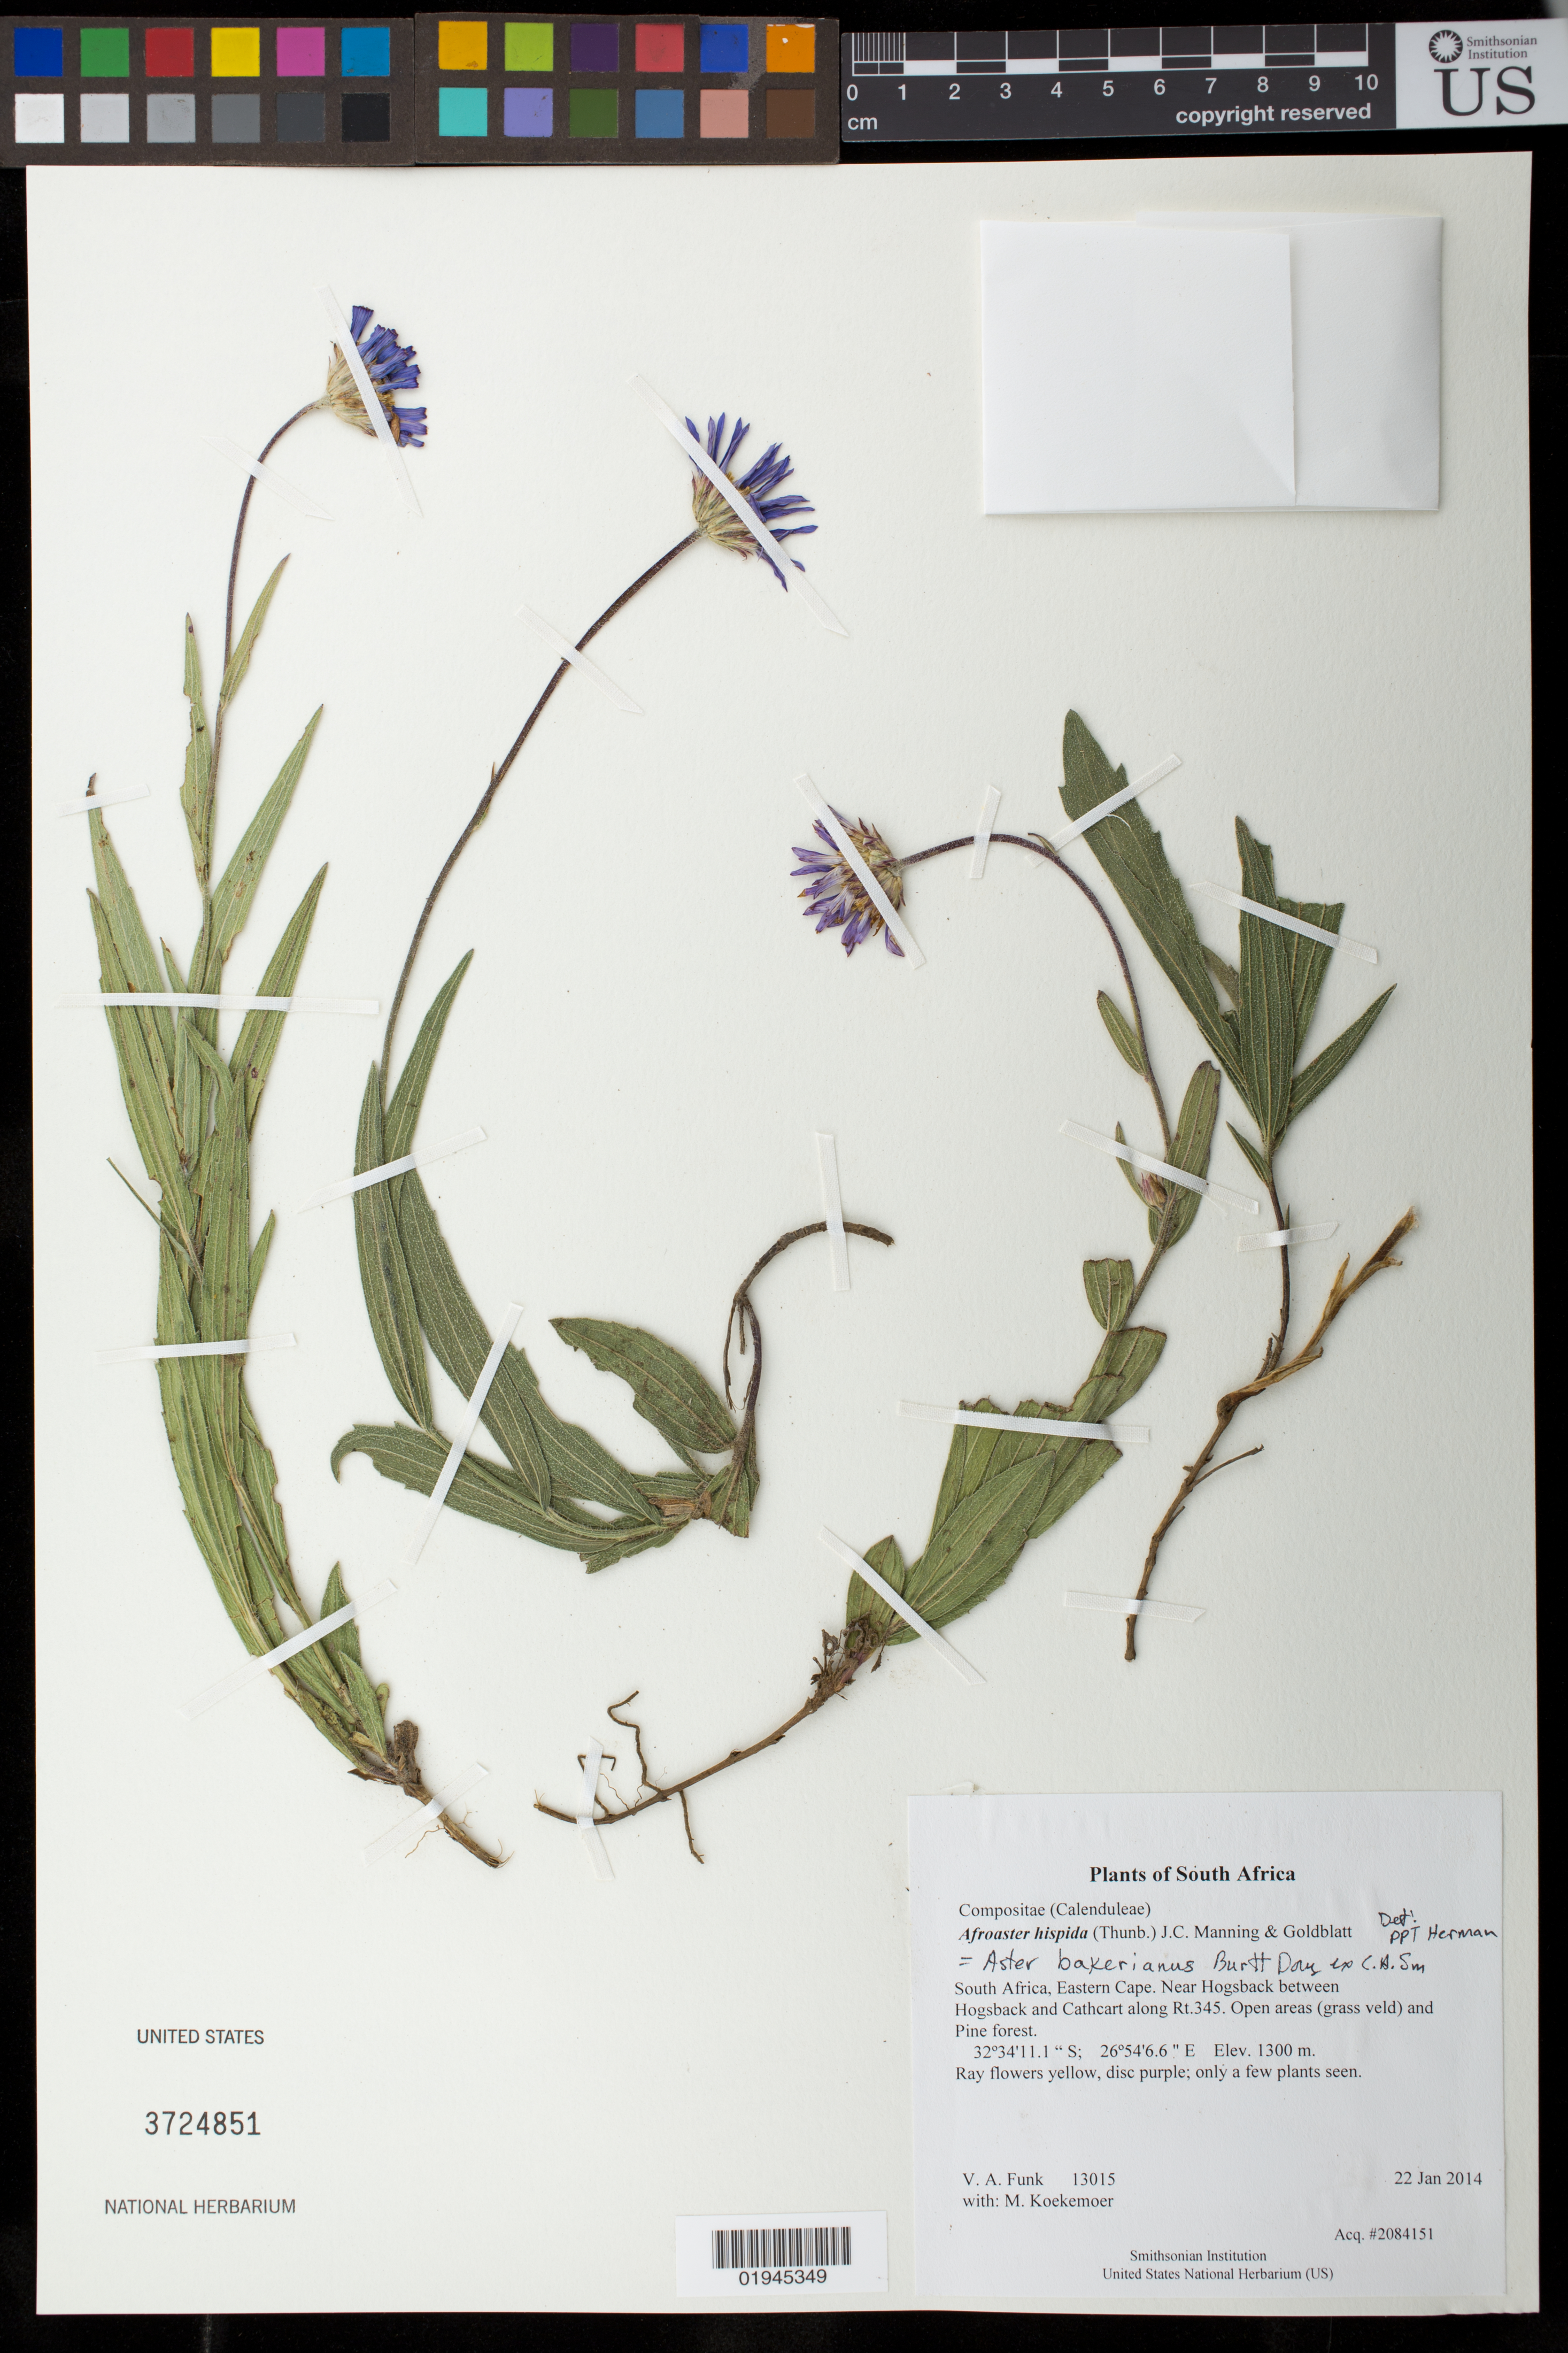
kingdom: Plantae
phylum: Tracheophyta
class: Magnoliopsida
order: Asterales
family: Asteraceae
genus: Afroaster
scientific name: Afroaster hispida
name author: (Thunb.) J.C. Manning & Goldblatt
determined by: Koekemoer, M.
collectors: M. Koekemoer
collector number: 13015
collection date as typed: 22 Jan 2014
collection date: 2014-01-22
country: South Africa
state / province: Eastern Cape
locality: Near Hogsback between Hogsback and Cathcart along Rt.345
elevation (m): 1300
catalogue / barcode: US 3724851